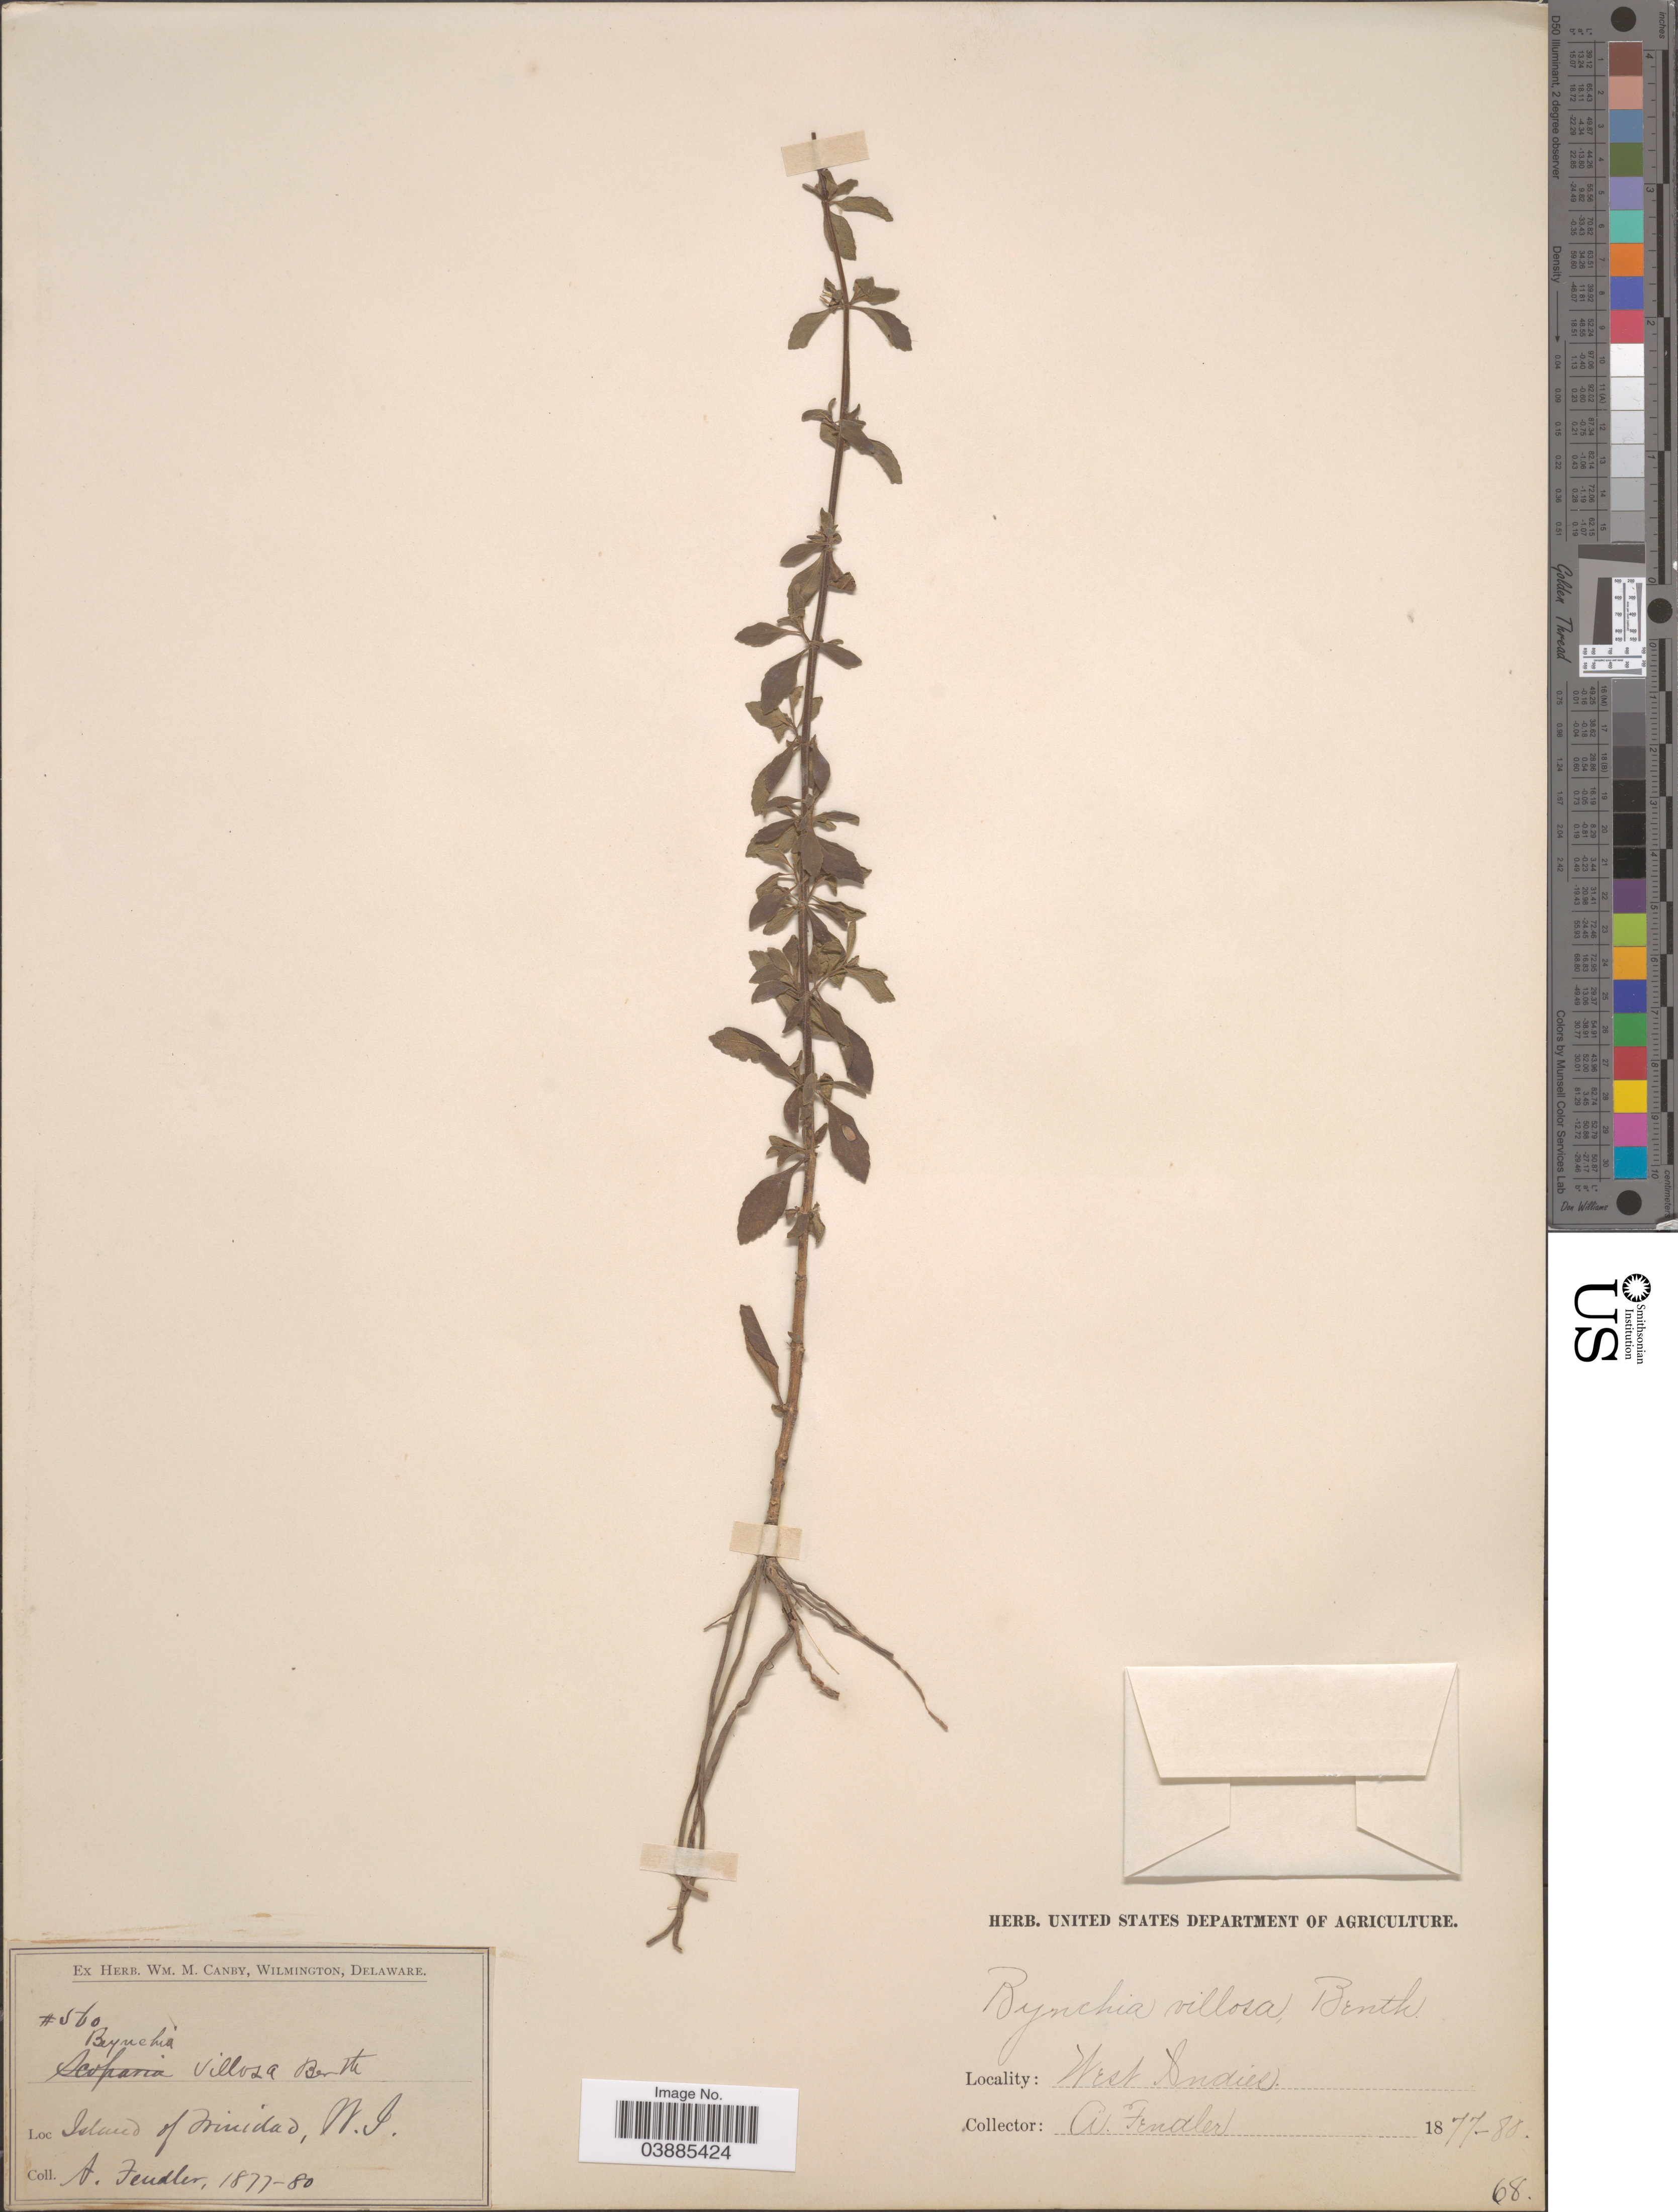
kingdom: Plantae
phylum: Tracheophyta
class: Magnoliopsida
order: Lamiales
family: Plantaginaceae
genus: Matourea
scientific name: Matourea scutellarioides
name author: (Benth.) Colletta & V.C. Souza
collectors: A. Fendler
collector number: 560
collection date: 1877/1880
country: Trinidad and Tobago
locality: Island of Trinidad, West Indies.